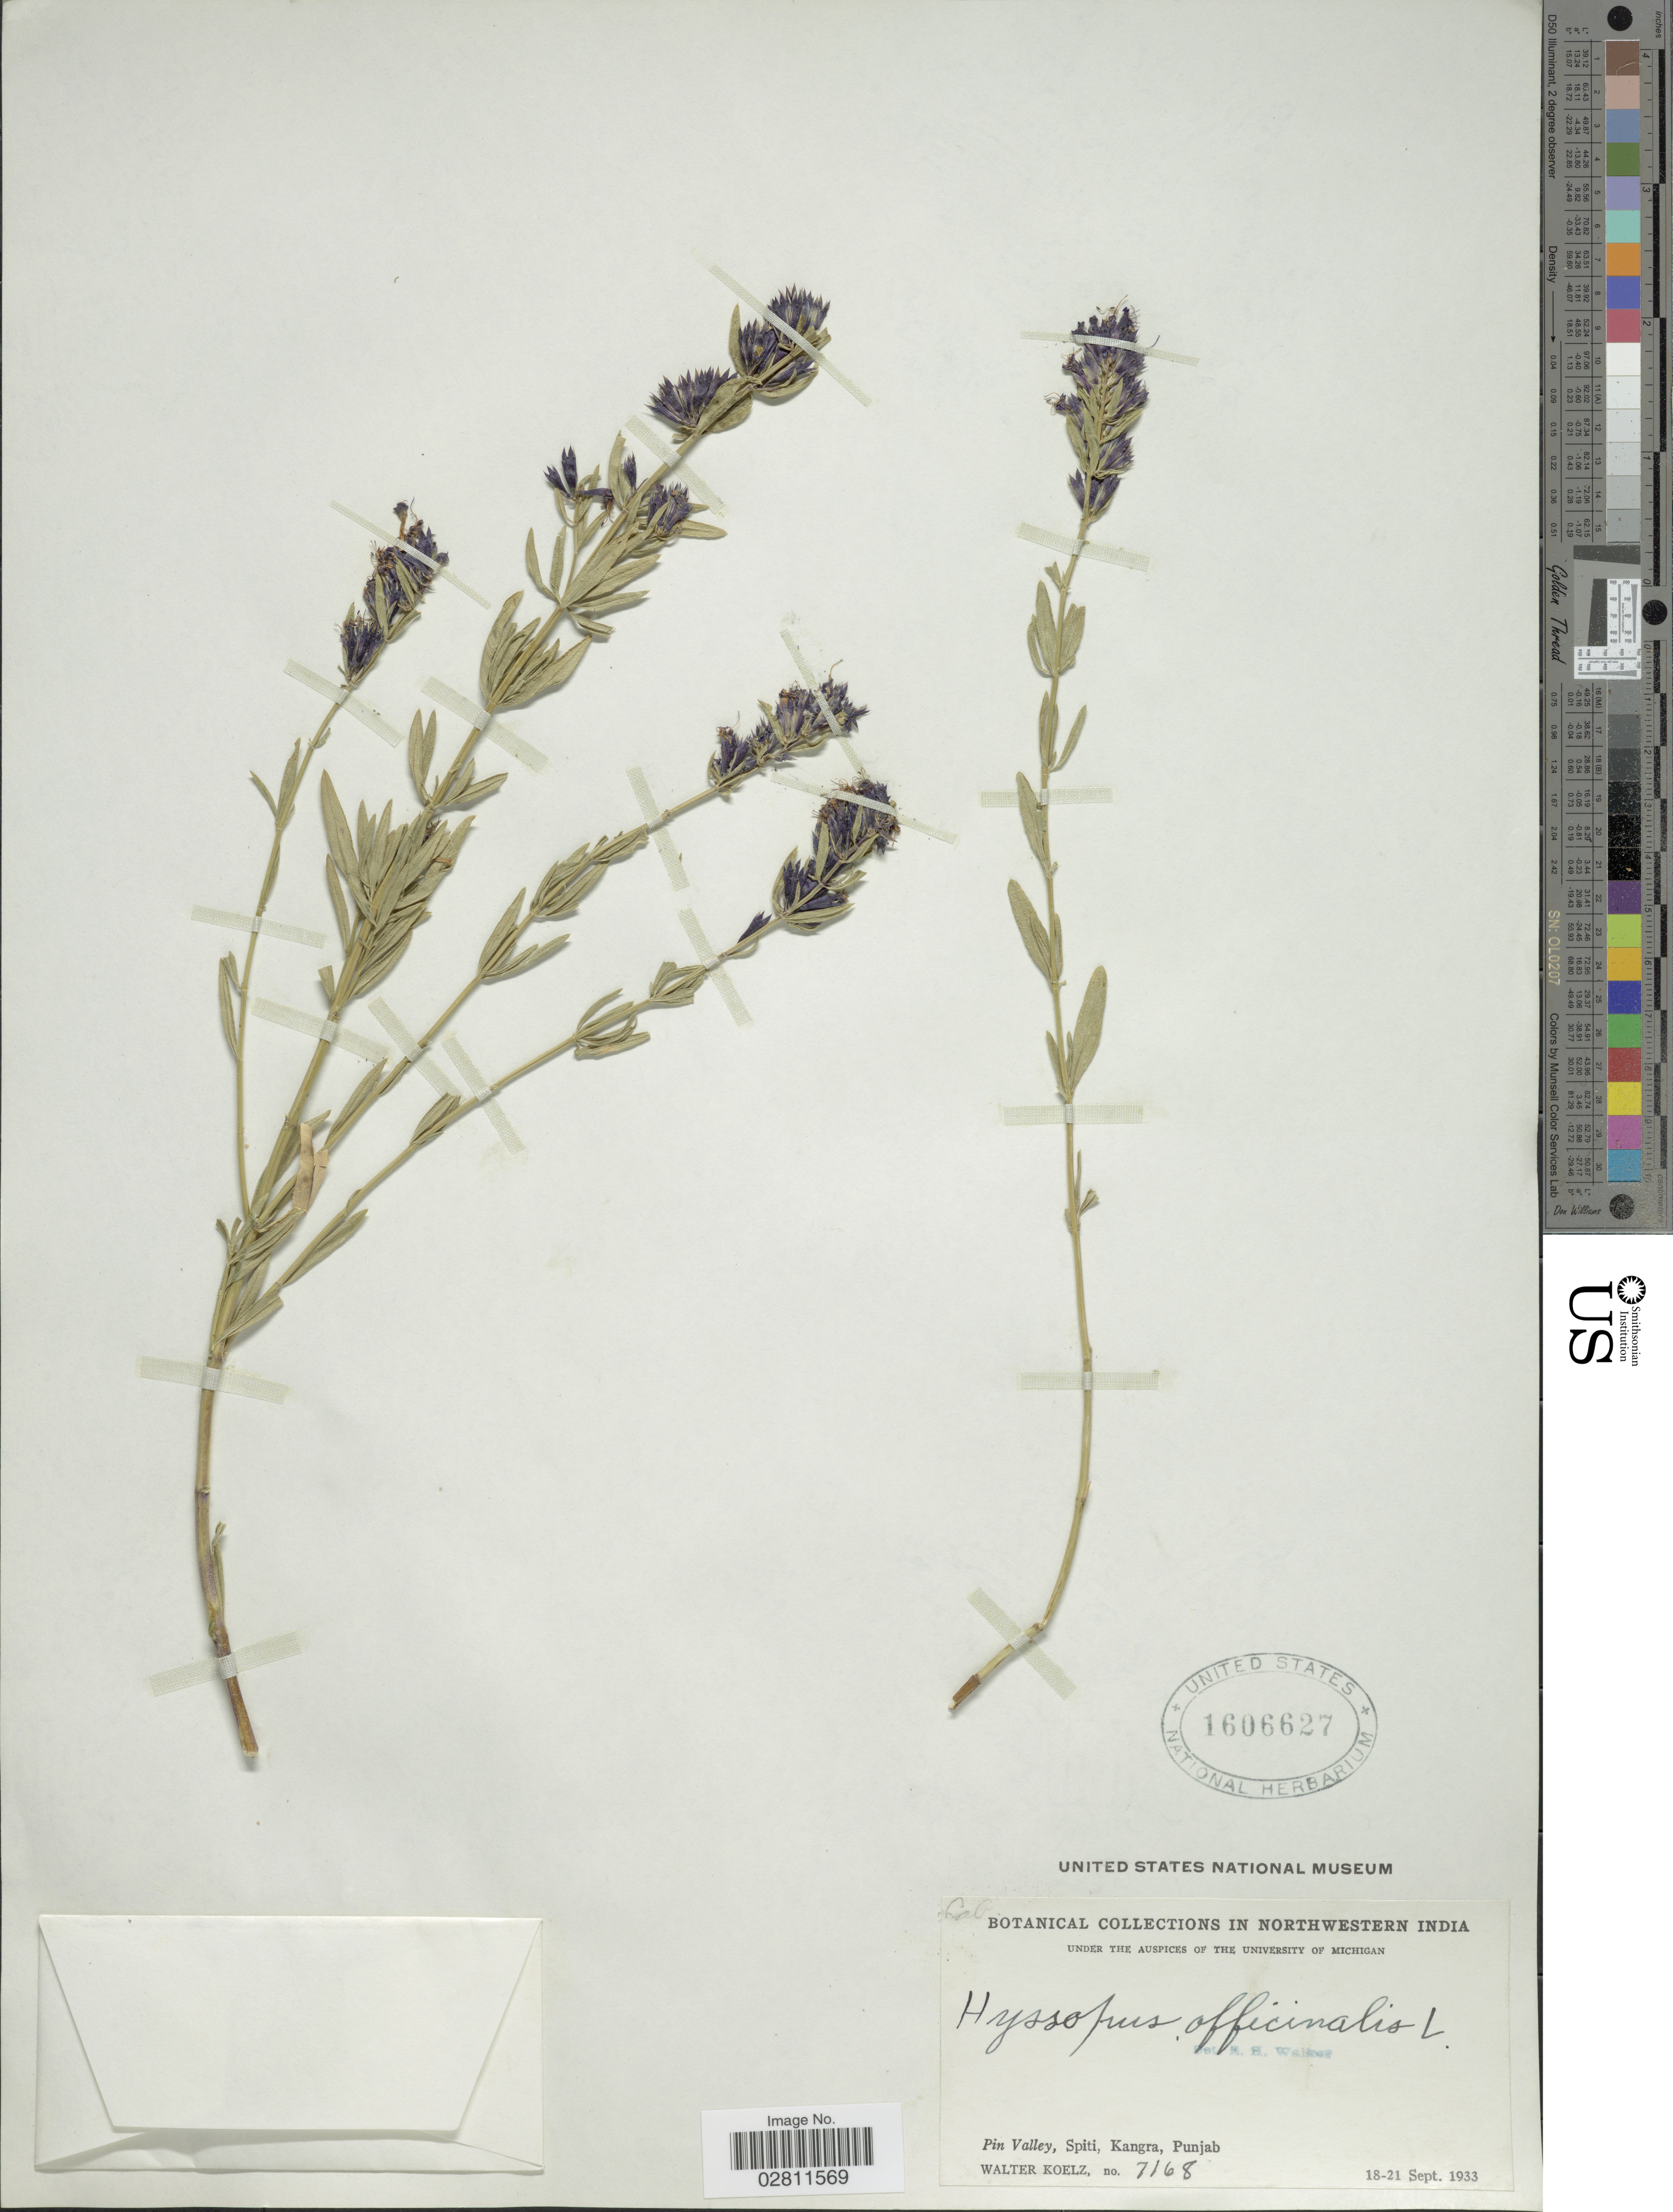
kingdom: Plantae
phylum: Tracheophyta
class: Magnoliopsida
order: Lamiales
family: Lamiaceae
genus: Hyssopus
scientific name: Hyssopus officinalis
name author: L.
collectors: W. N. Koelz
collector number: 7168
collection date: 1933-09-18/1933-09-21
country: India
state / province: Punjab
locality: Northwestern India. Pin Valley, Spiti, Kangra.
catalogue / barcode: US 1606627